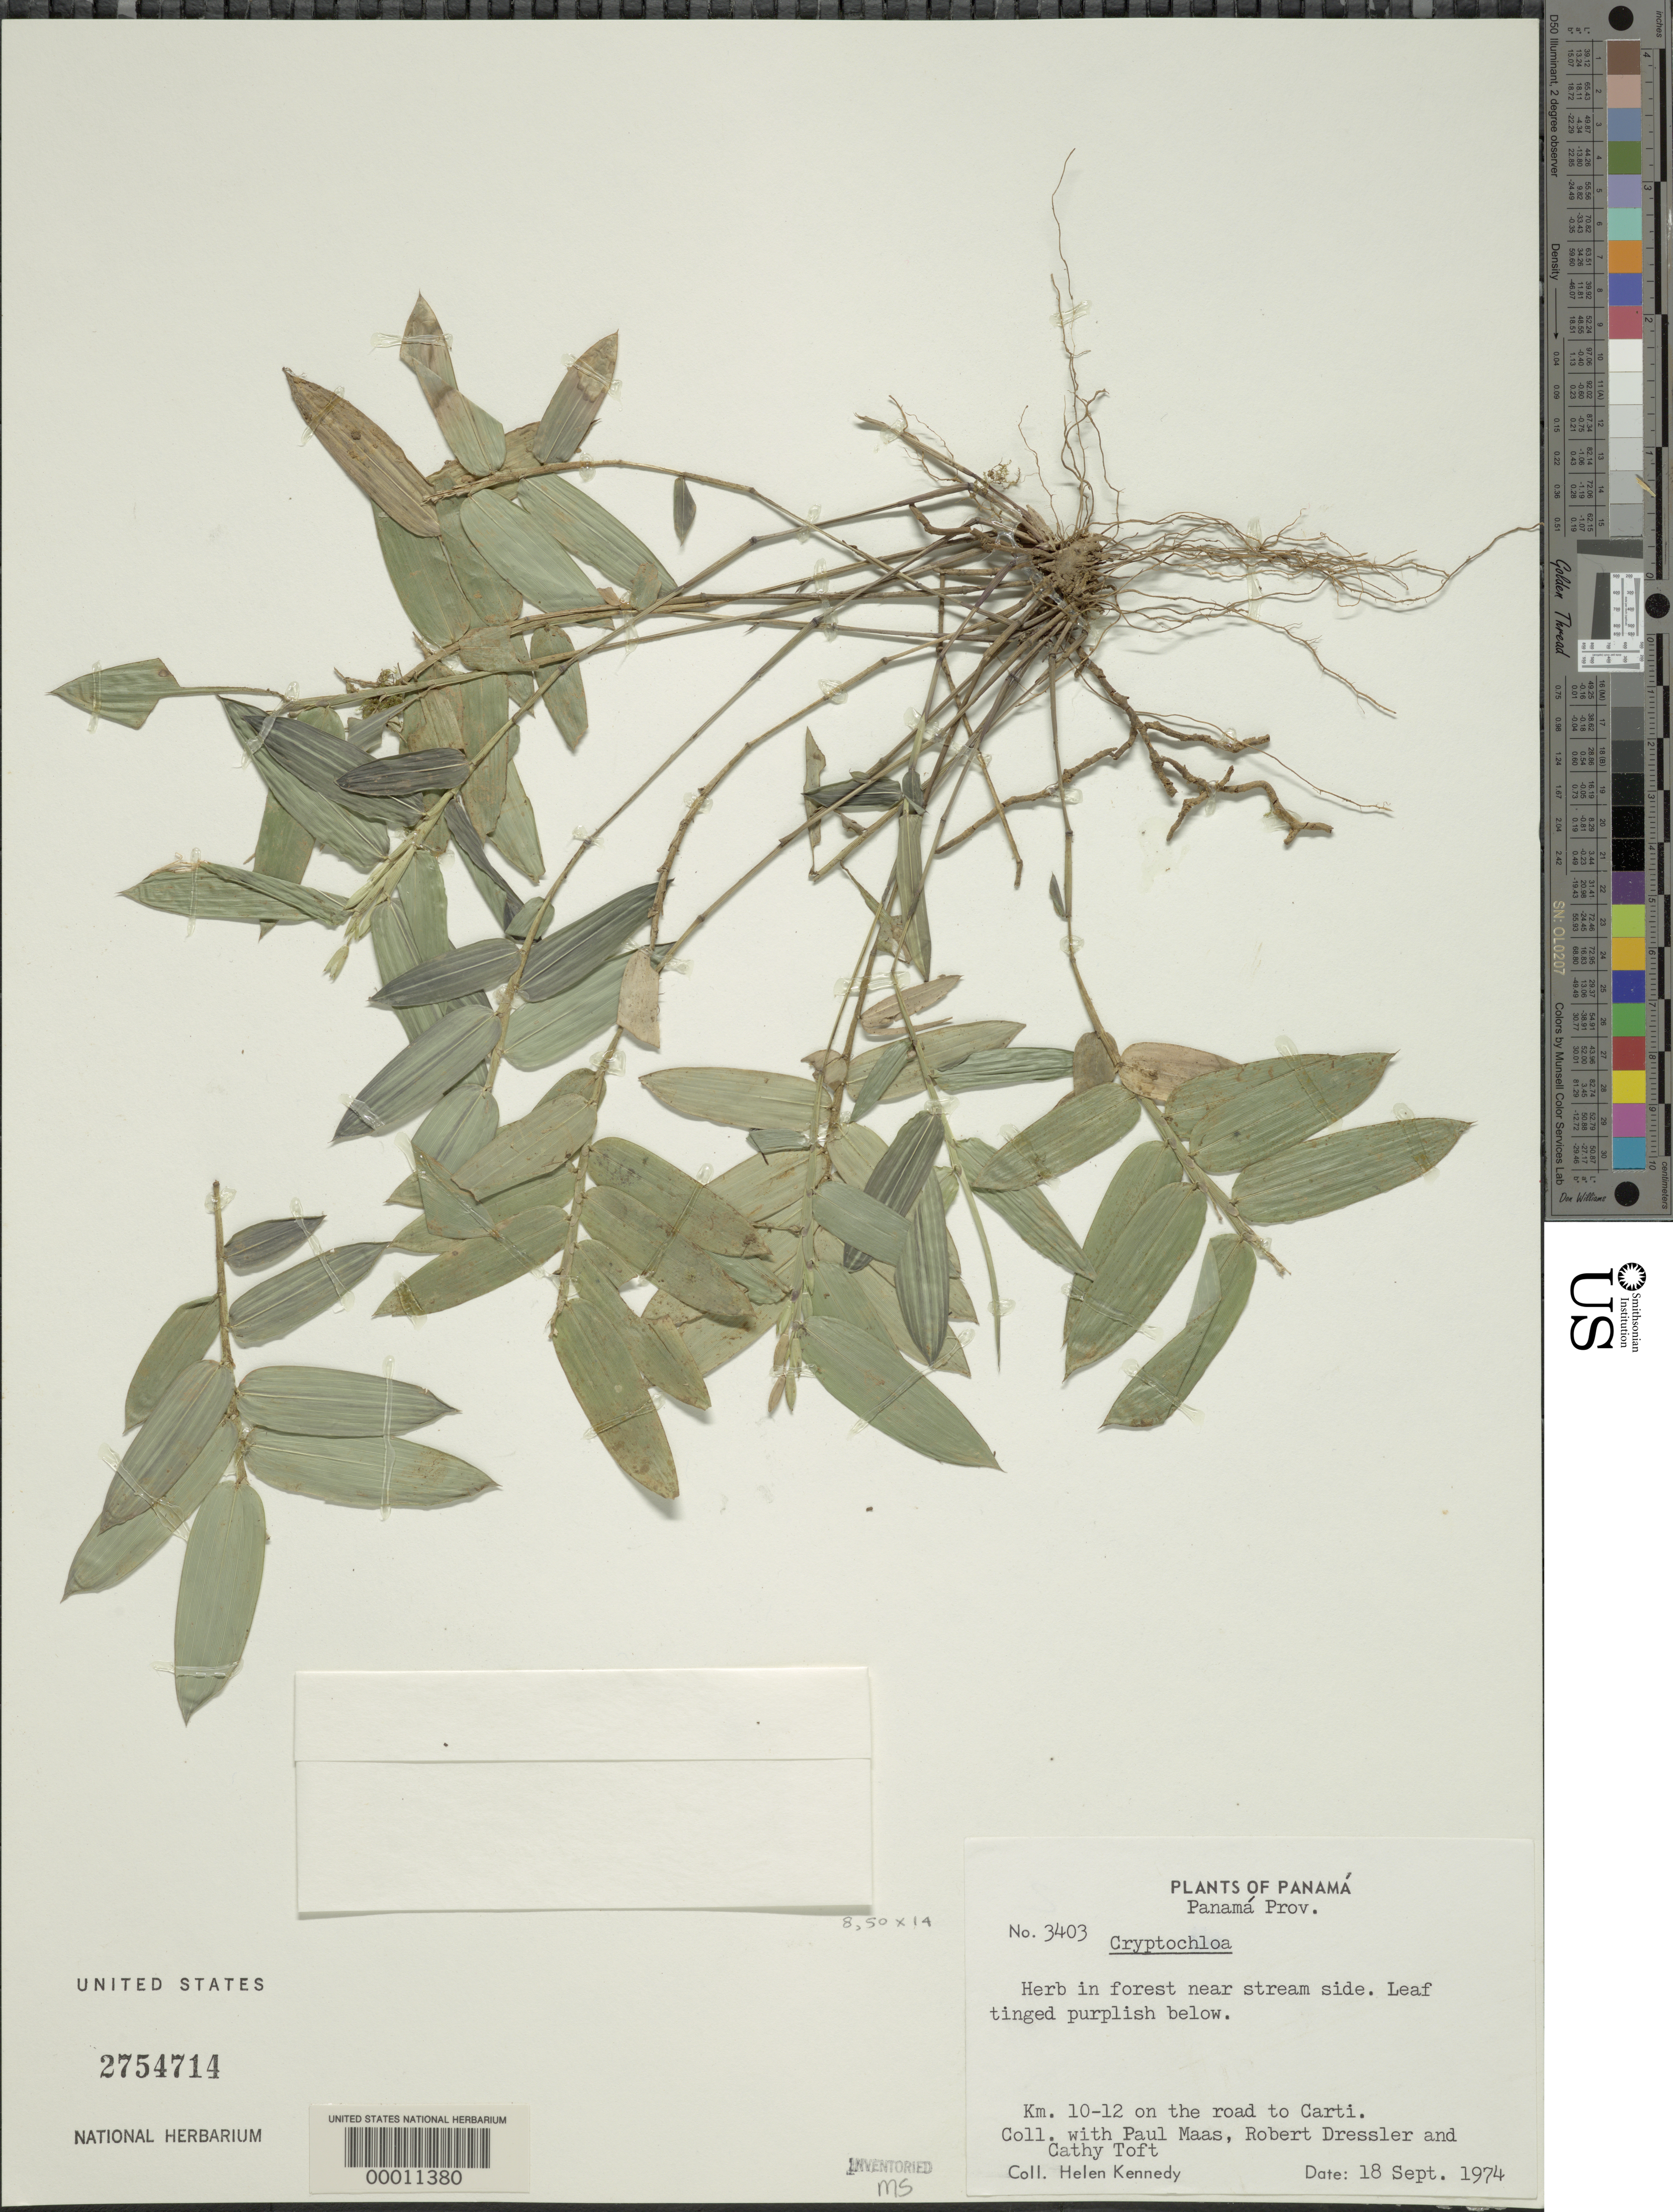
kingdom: Plantae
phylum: Tracheophyta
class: Liliopsida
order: Poales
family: Poaceae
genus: Cryptochloa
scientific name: Cryptochloa sp.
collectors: H. Kennedy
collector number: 3403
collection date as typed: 18 Sep 1974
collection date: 1974-09-18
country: Panama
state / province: Panamá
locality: Carti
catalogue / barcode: US 2754714